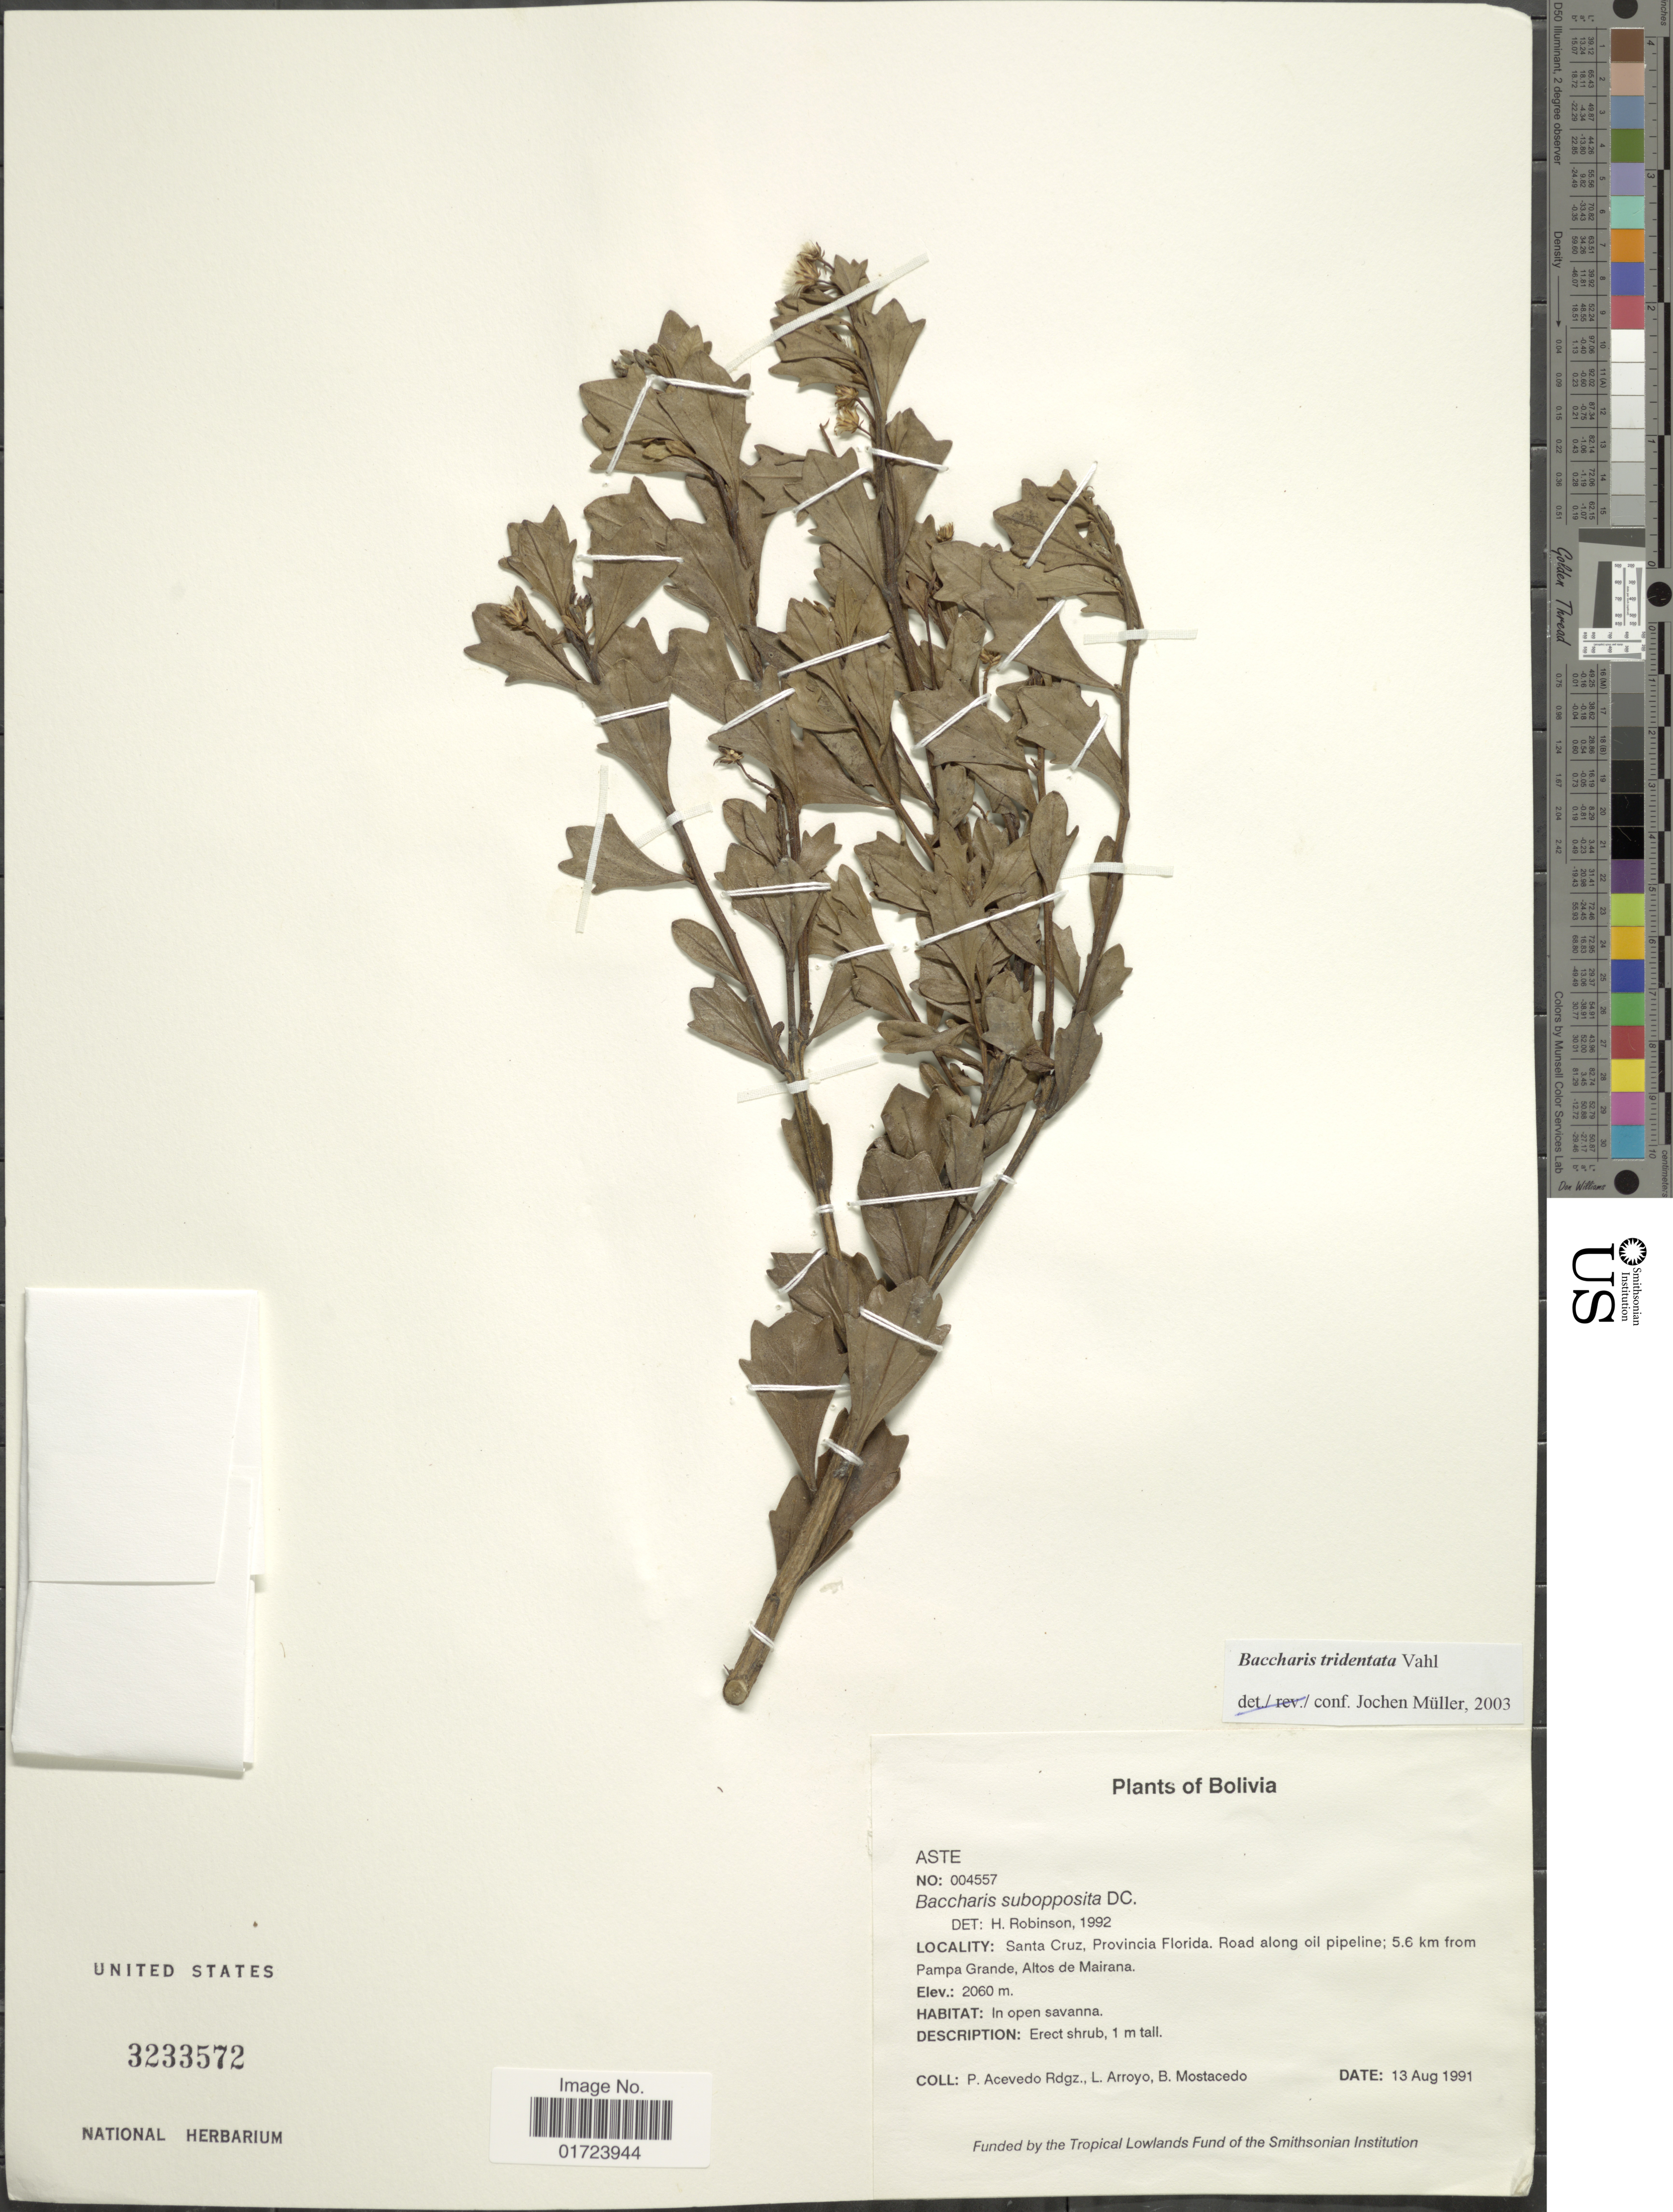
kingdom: Plantae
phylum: Tracheophyta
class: Magnoliopsida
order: Asterales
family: Asteraceae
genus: Baccharis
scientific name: Baccharis tridentata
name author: Vahl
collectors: P. Acevedo-Rodr., L. Arroyo & B. Mostacedo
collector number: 4557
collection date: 1991-08-13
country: Bolivia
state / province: Santa Cruz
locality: Santa Cruz, Provincia Florida. Road along oil pipeline: 5.6 km from Pampa Grande , Altos de Mairana.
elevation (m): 2060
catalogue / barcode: US 3233572